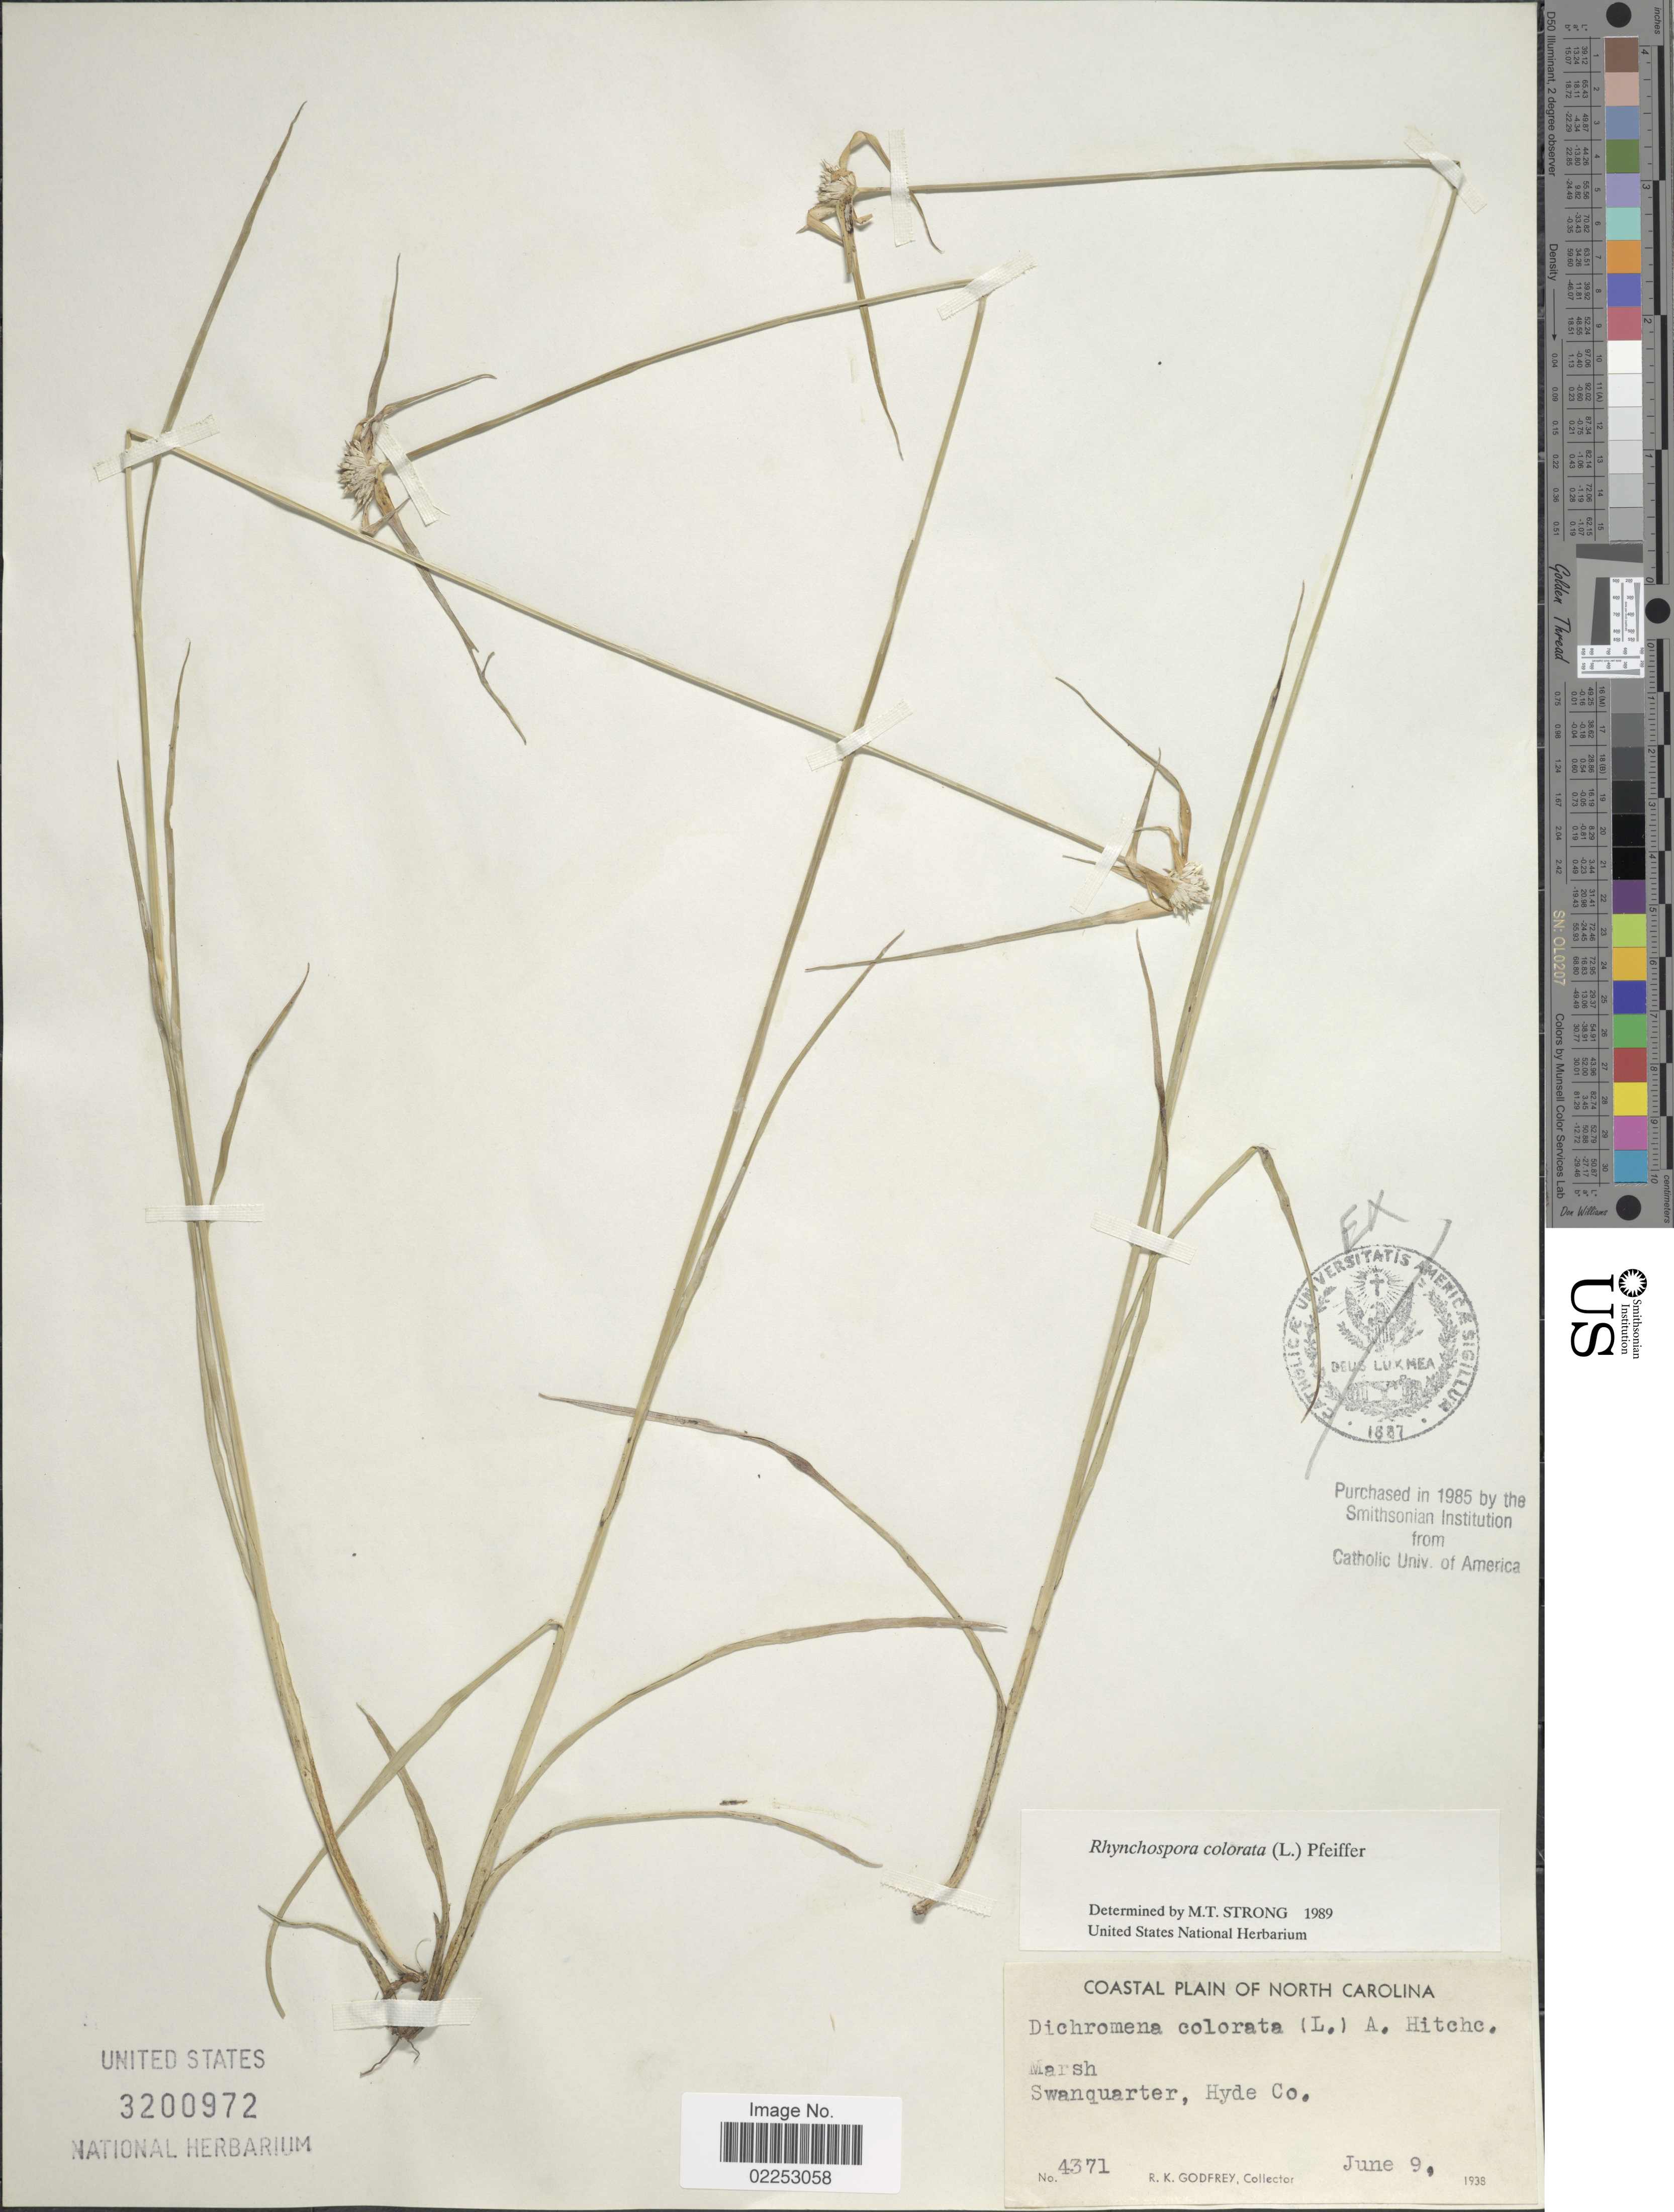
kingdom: Plantae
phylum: Tracheophyta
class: Liliopsida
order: Poales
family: Cyperaceae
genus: Rhynchospora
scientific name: Rhynchospora colorata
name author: (L.) H. Pfeiff.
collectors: R. K. Godfrey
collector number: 4371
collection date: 1938-06-09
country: United States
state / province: North Carolina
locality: Coastal Plain. Swanquarter, Hyde Co.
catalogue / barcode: US 3200972